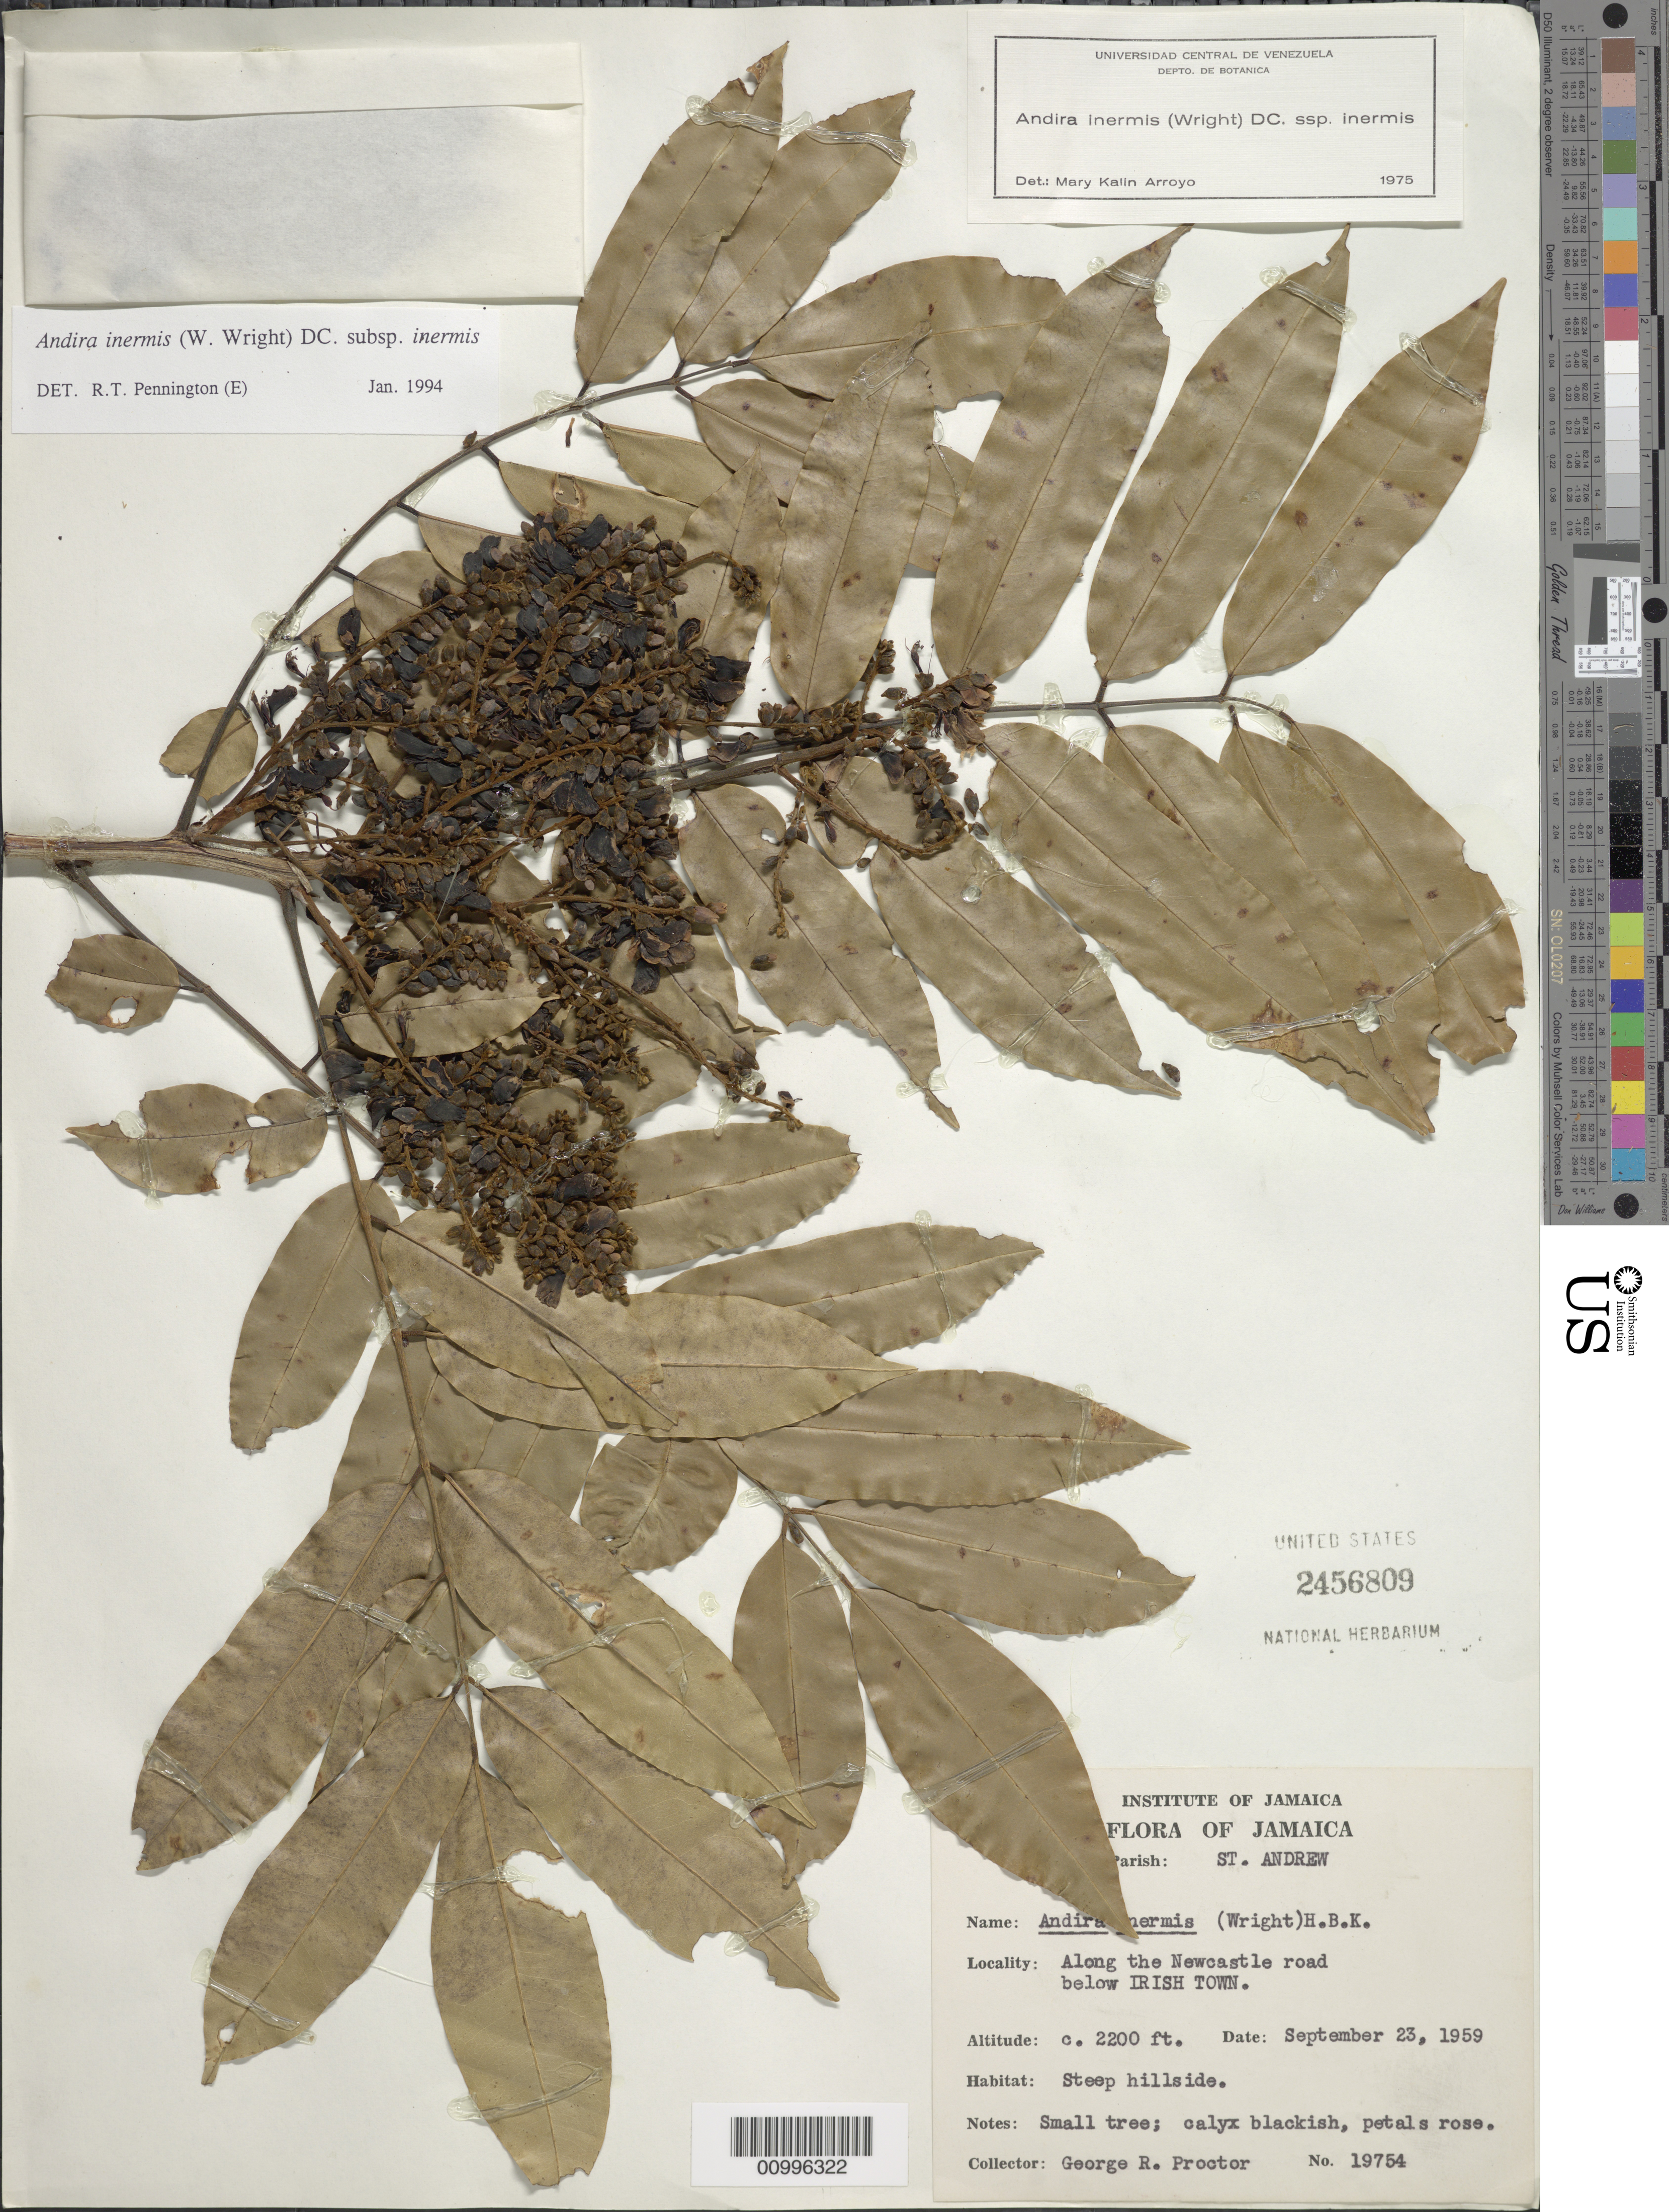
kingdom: Plantae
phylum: Tracheophyta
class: Magnoliopsida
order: Fabales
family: Fabaceae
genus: Andira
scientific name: Andira inermis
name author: (W. Wright) Kunth ex DC.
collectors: G. R. Proctor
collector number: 19754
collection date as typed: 23 Sep 1959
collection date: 1959-09-23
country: Jamaica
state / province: Saint Andrew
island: Jamaica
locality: Steep hillside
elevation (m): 671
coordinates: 0 N, 0 E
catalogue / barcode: US 2456809